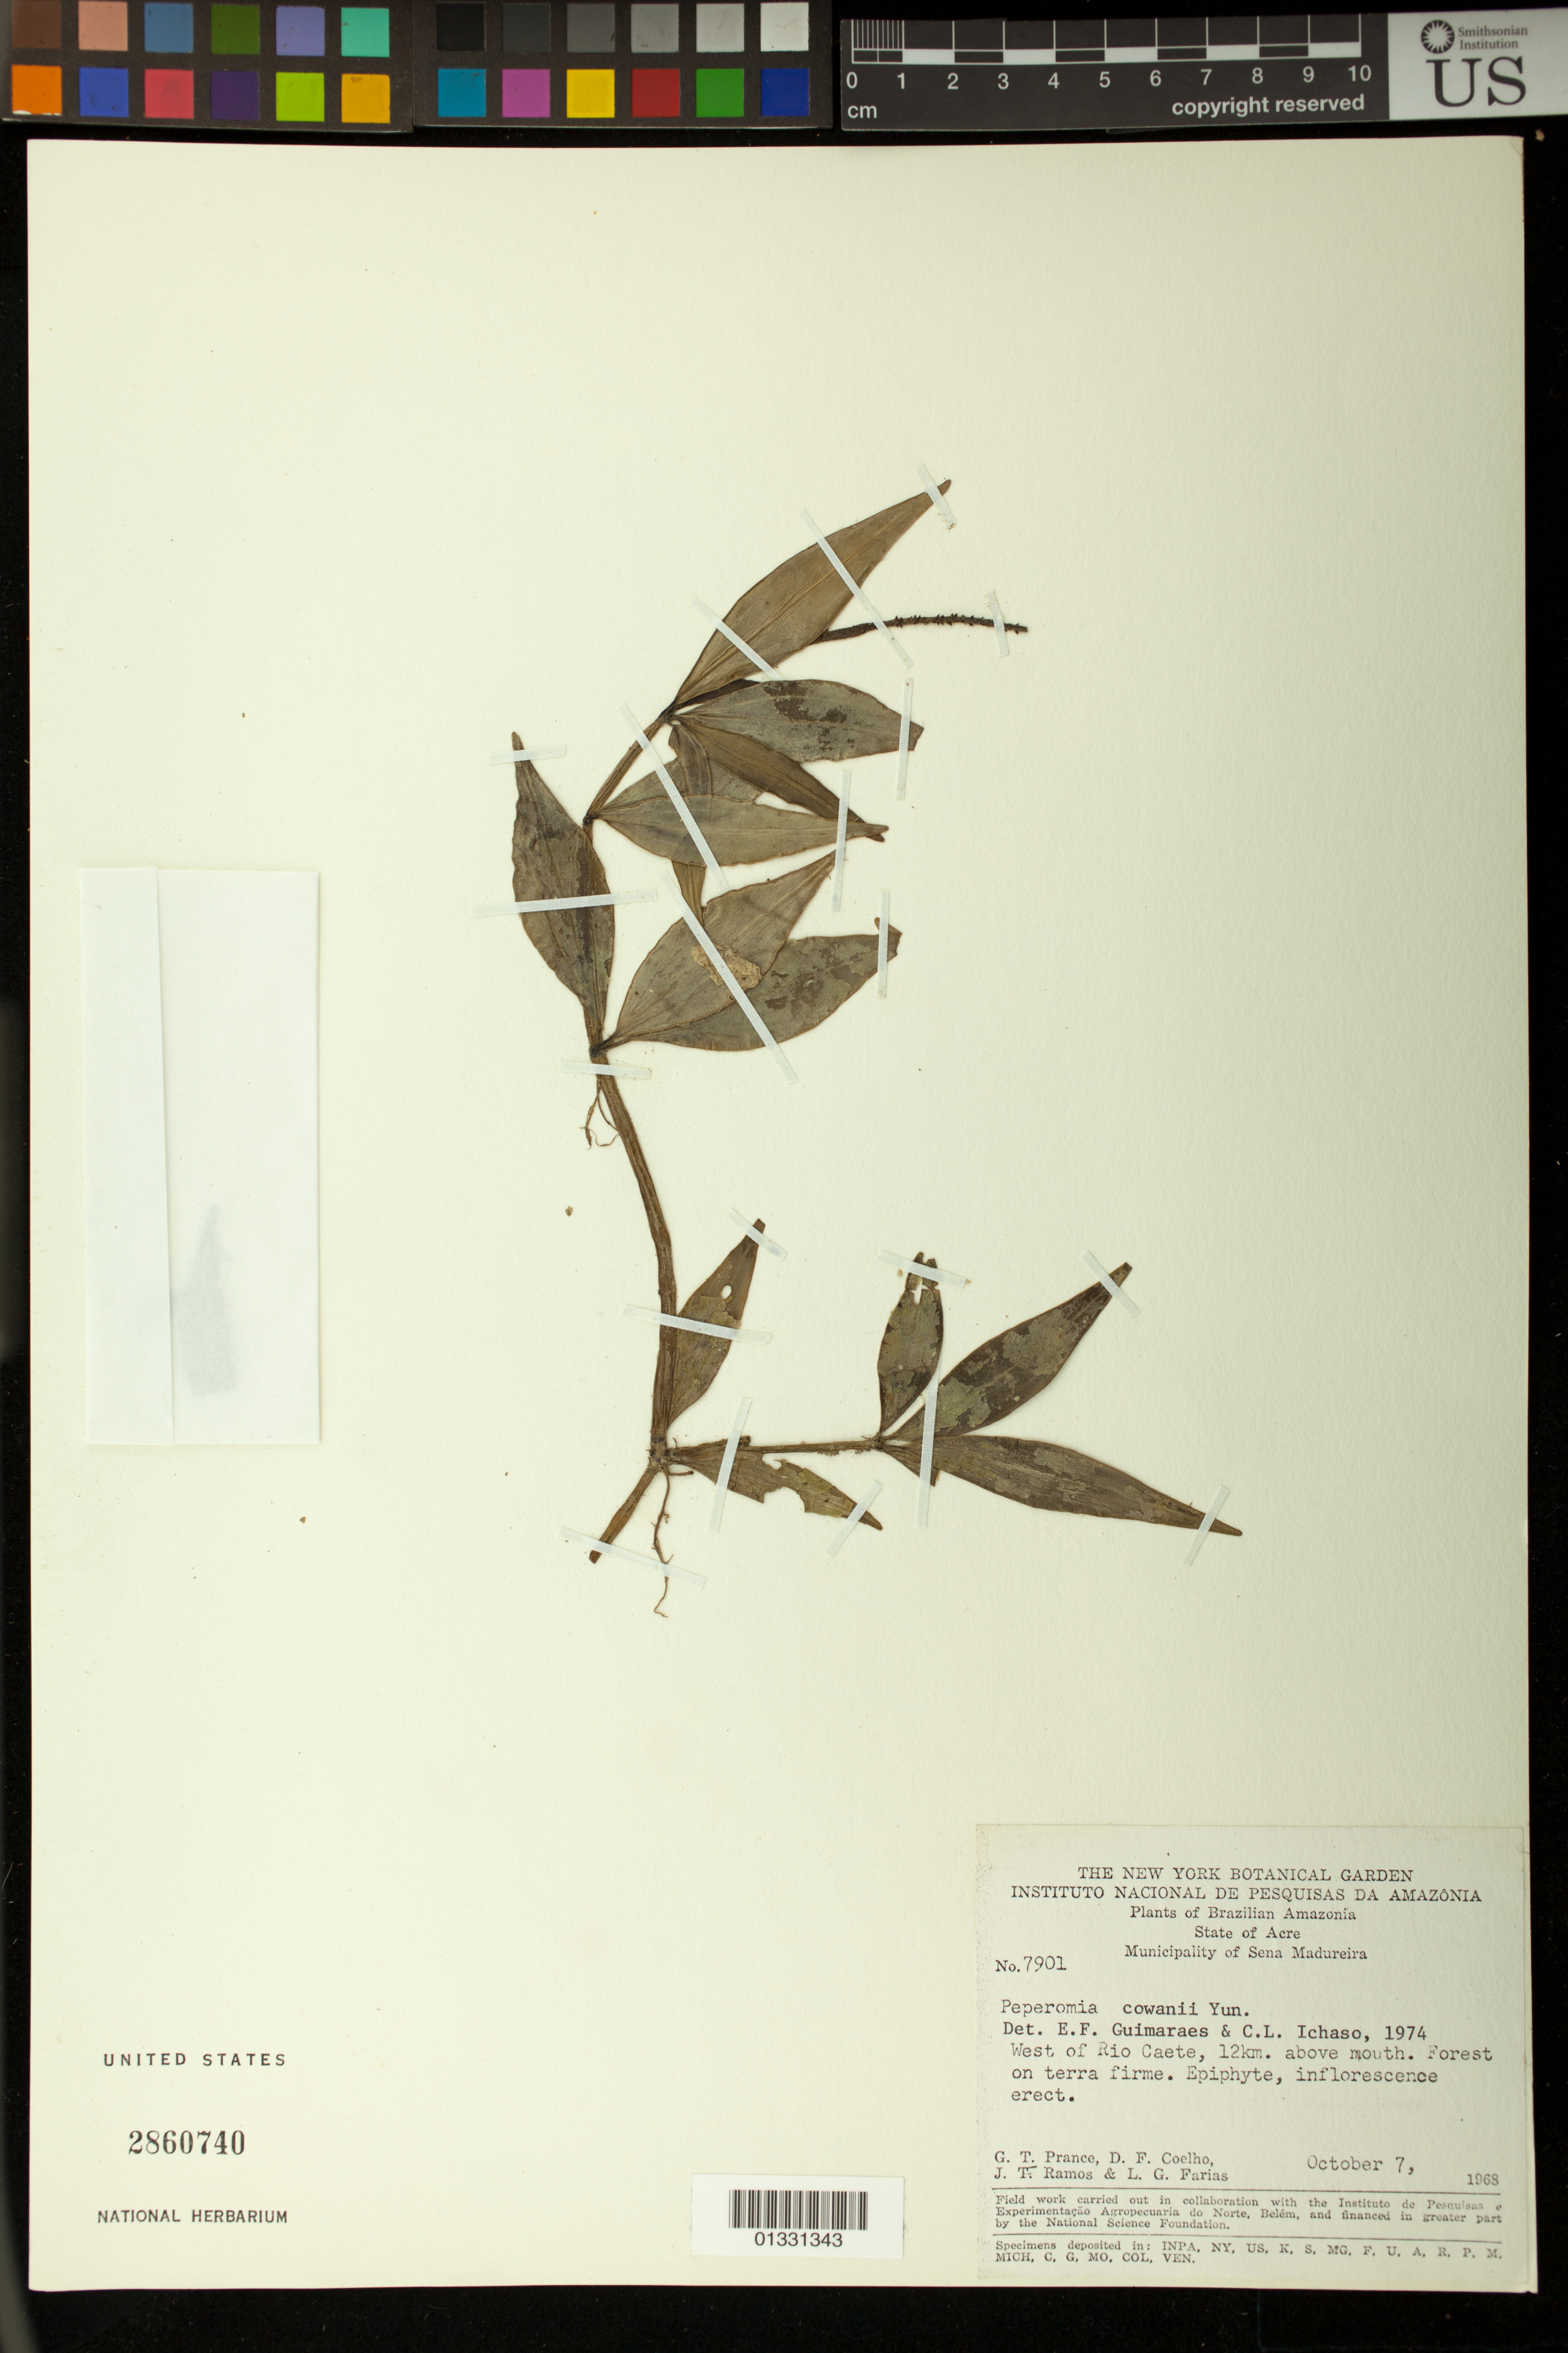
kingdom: Plantae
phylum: Tracheophyta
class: Magnoliopsida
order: Piperales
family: Piperaceae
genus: Peperomia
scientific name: Peperomia cowanii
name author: Yunck.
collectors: G. T. Prance, D. F. Coêlho, J. F. Ramos & L. G. Farias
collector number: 7901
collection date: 1968-10-07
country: Brazil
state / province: Acre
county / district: Sena Madureira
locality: West of Rio Caeté, 12 km above mouth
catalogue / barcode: US 2860740